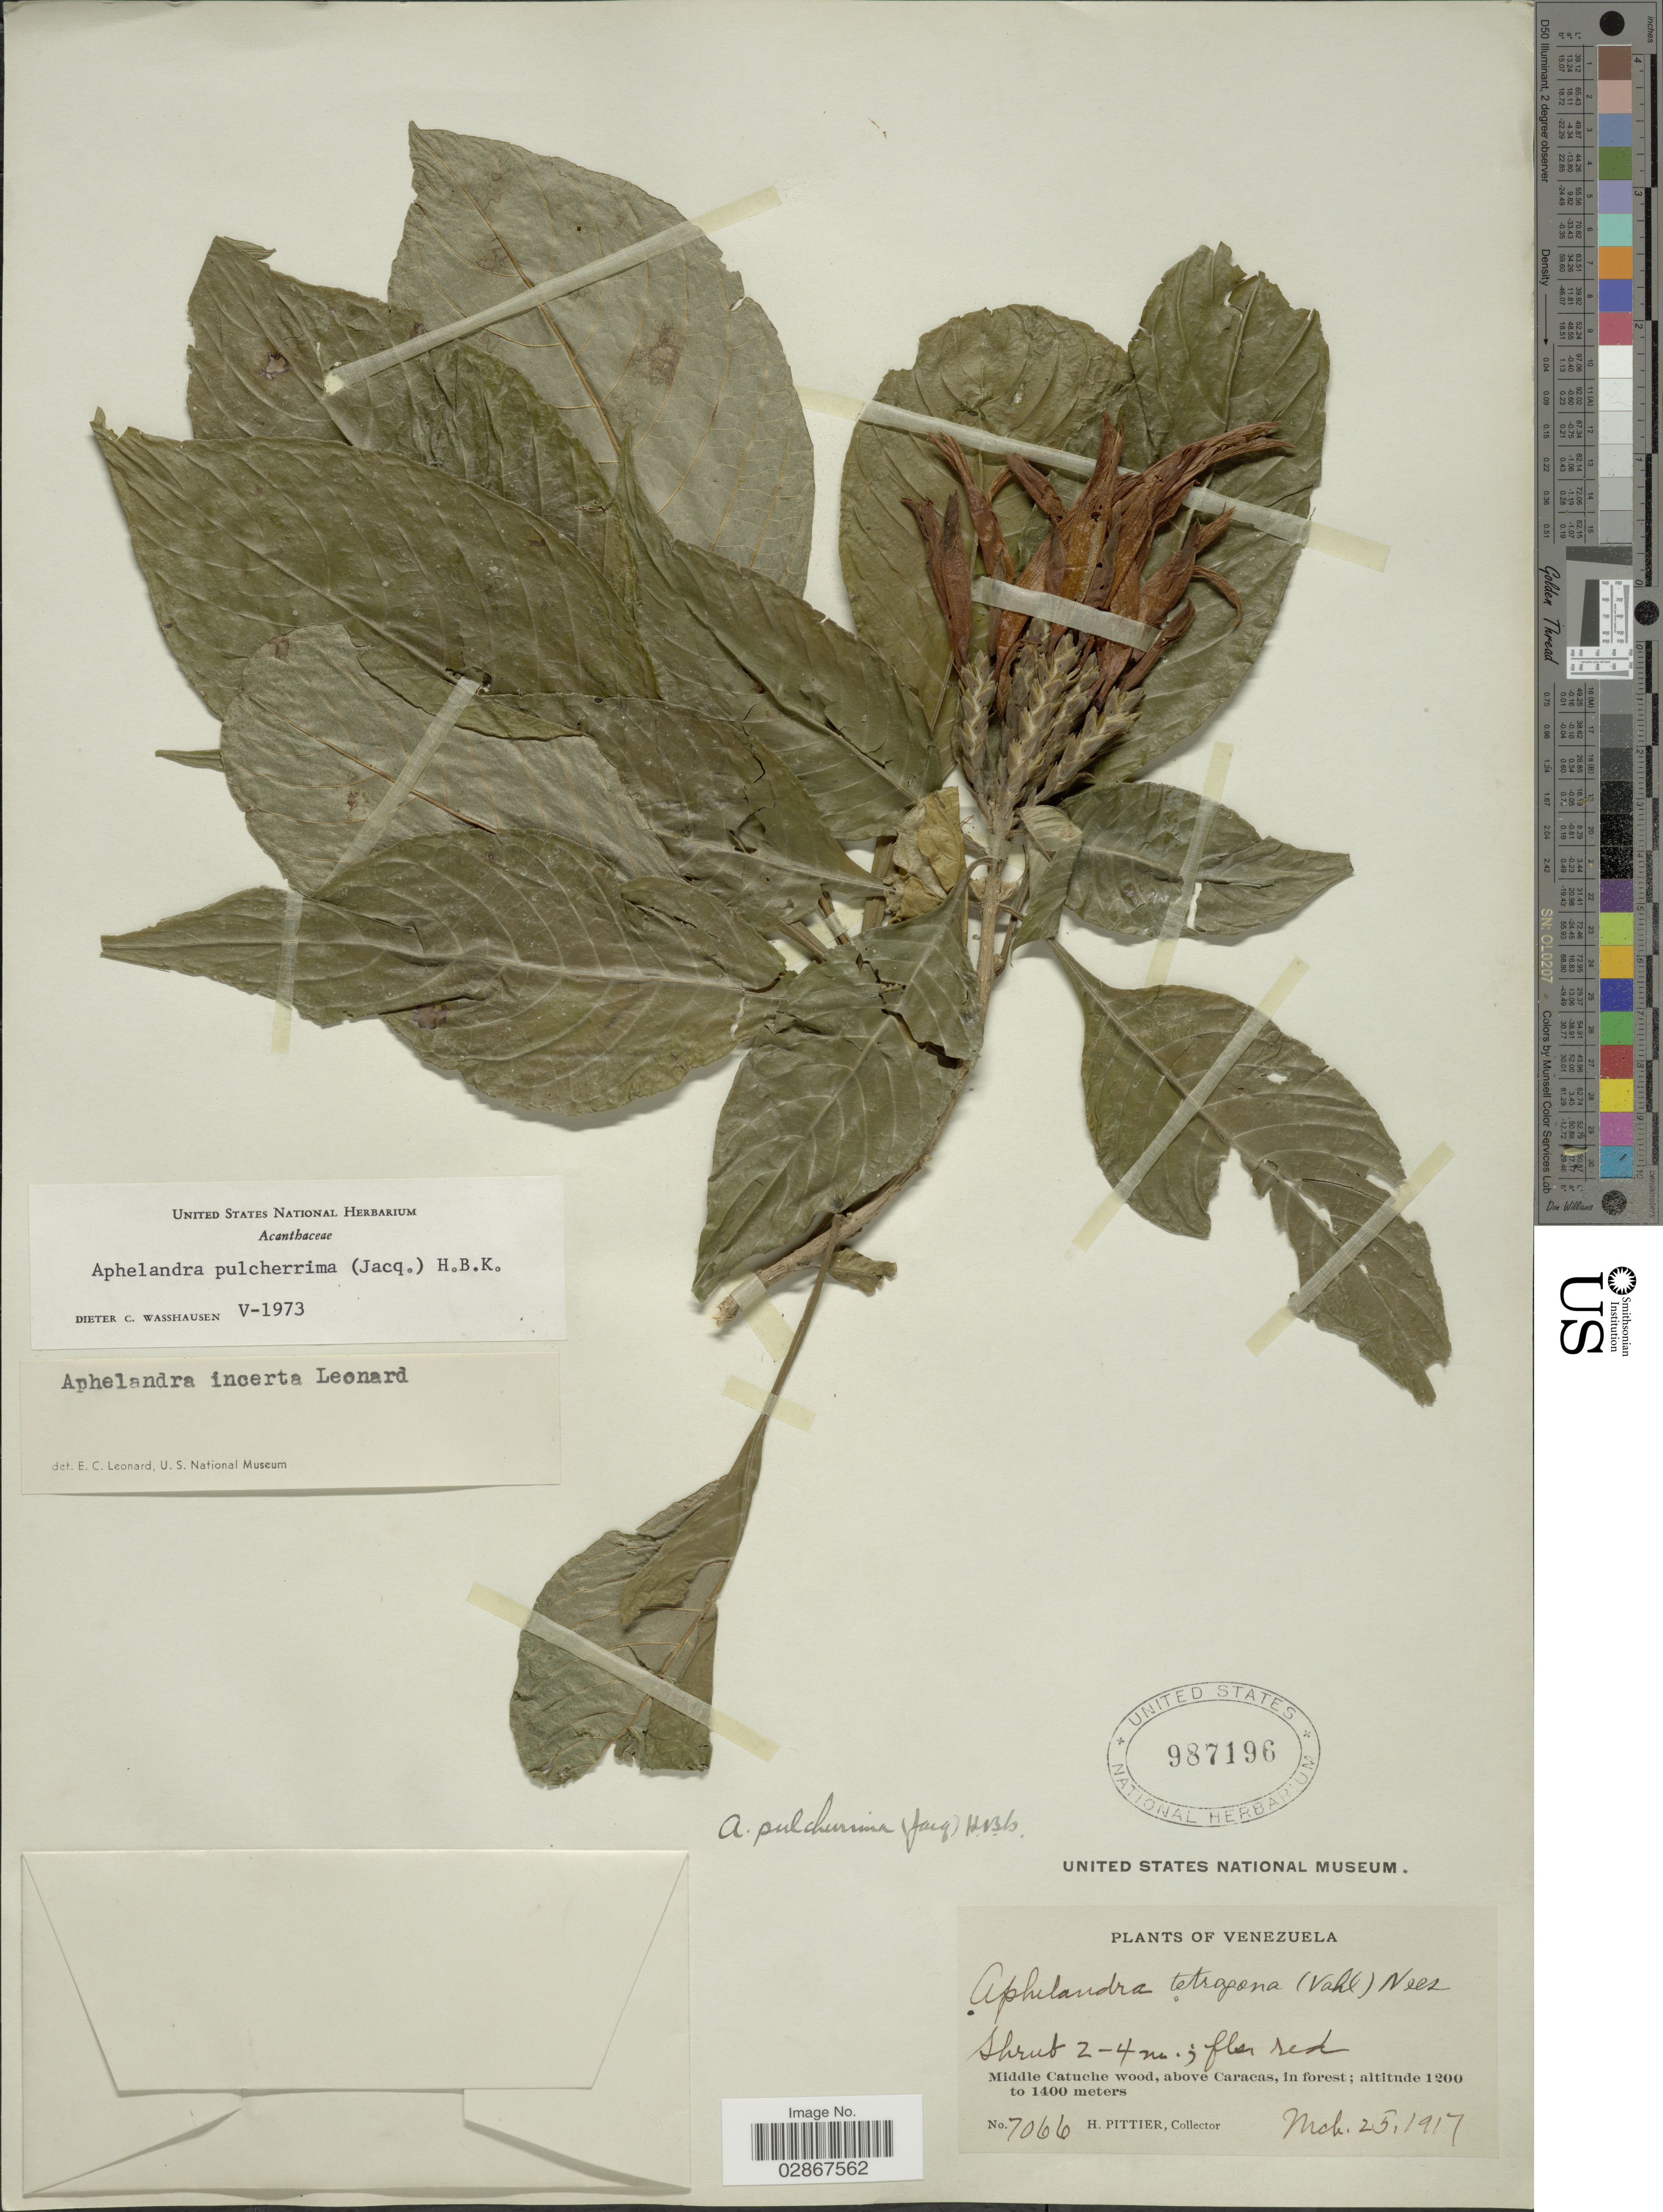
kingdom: Plantae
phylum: Tracheophyta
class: Magnoliopsida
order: Lamiales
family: Acanthaceae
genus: Aphelandra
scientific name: Aphelandra pulcherrima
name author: (Jacq.) Kunth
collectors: H. F. Pittier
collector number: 7066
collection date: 1917-03-25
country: Venezuela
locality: Middle Catuche wood, above Caracas.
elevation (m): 1200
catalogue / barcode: US 987196